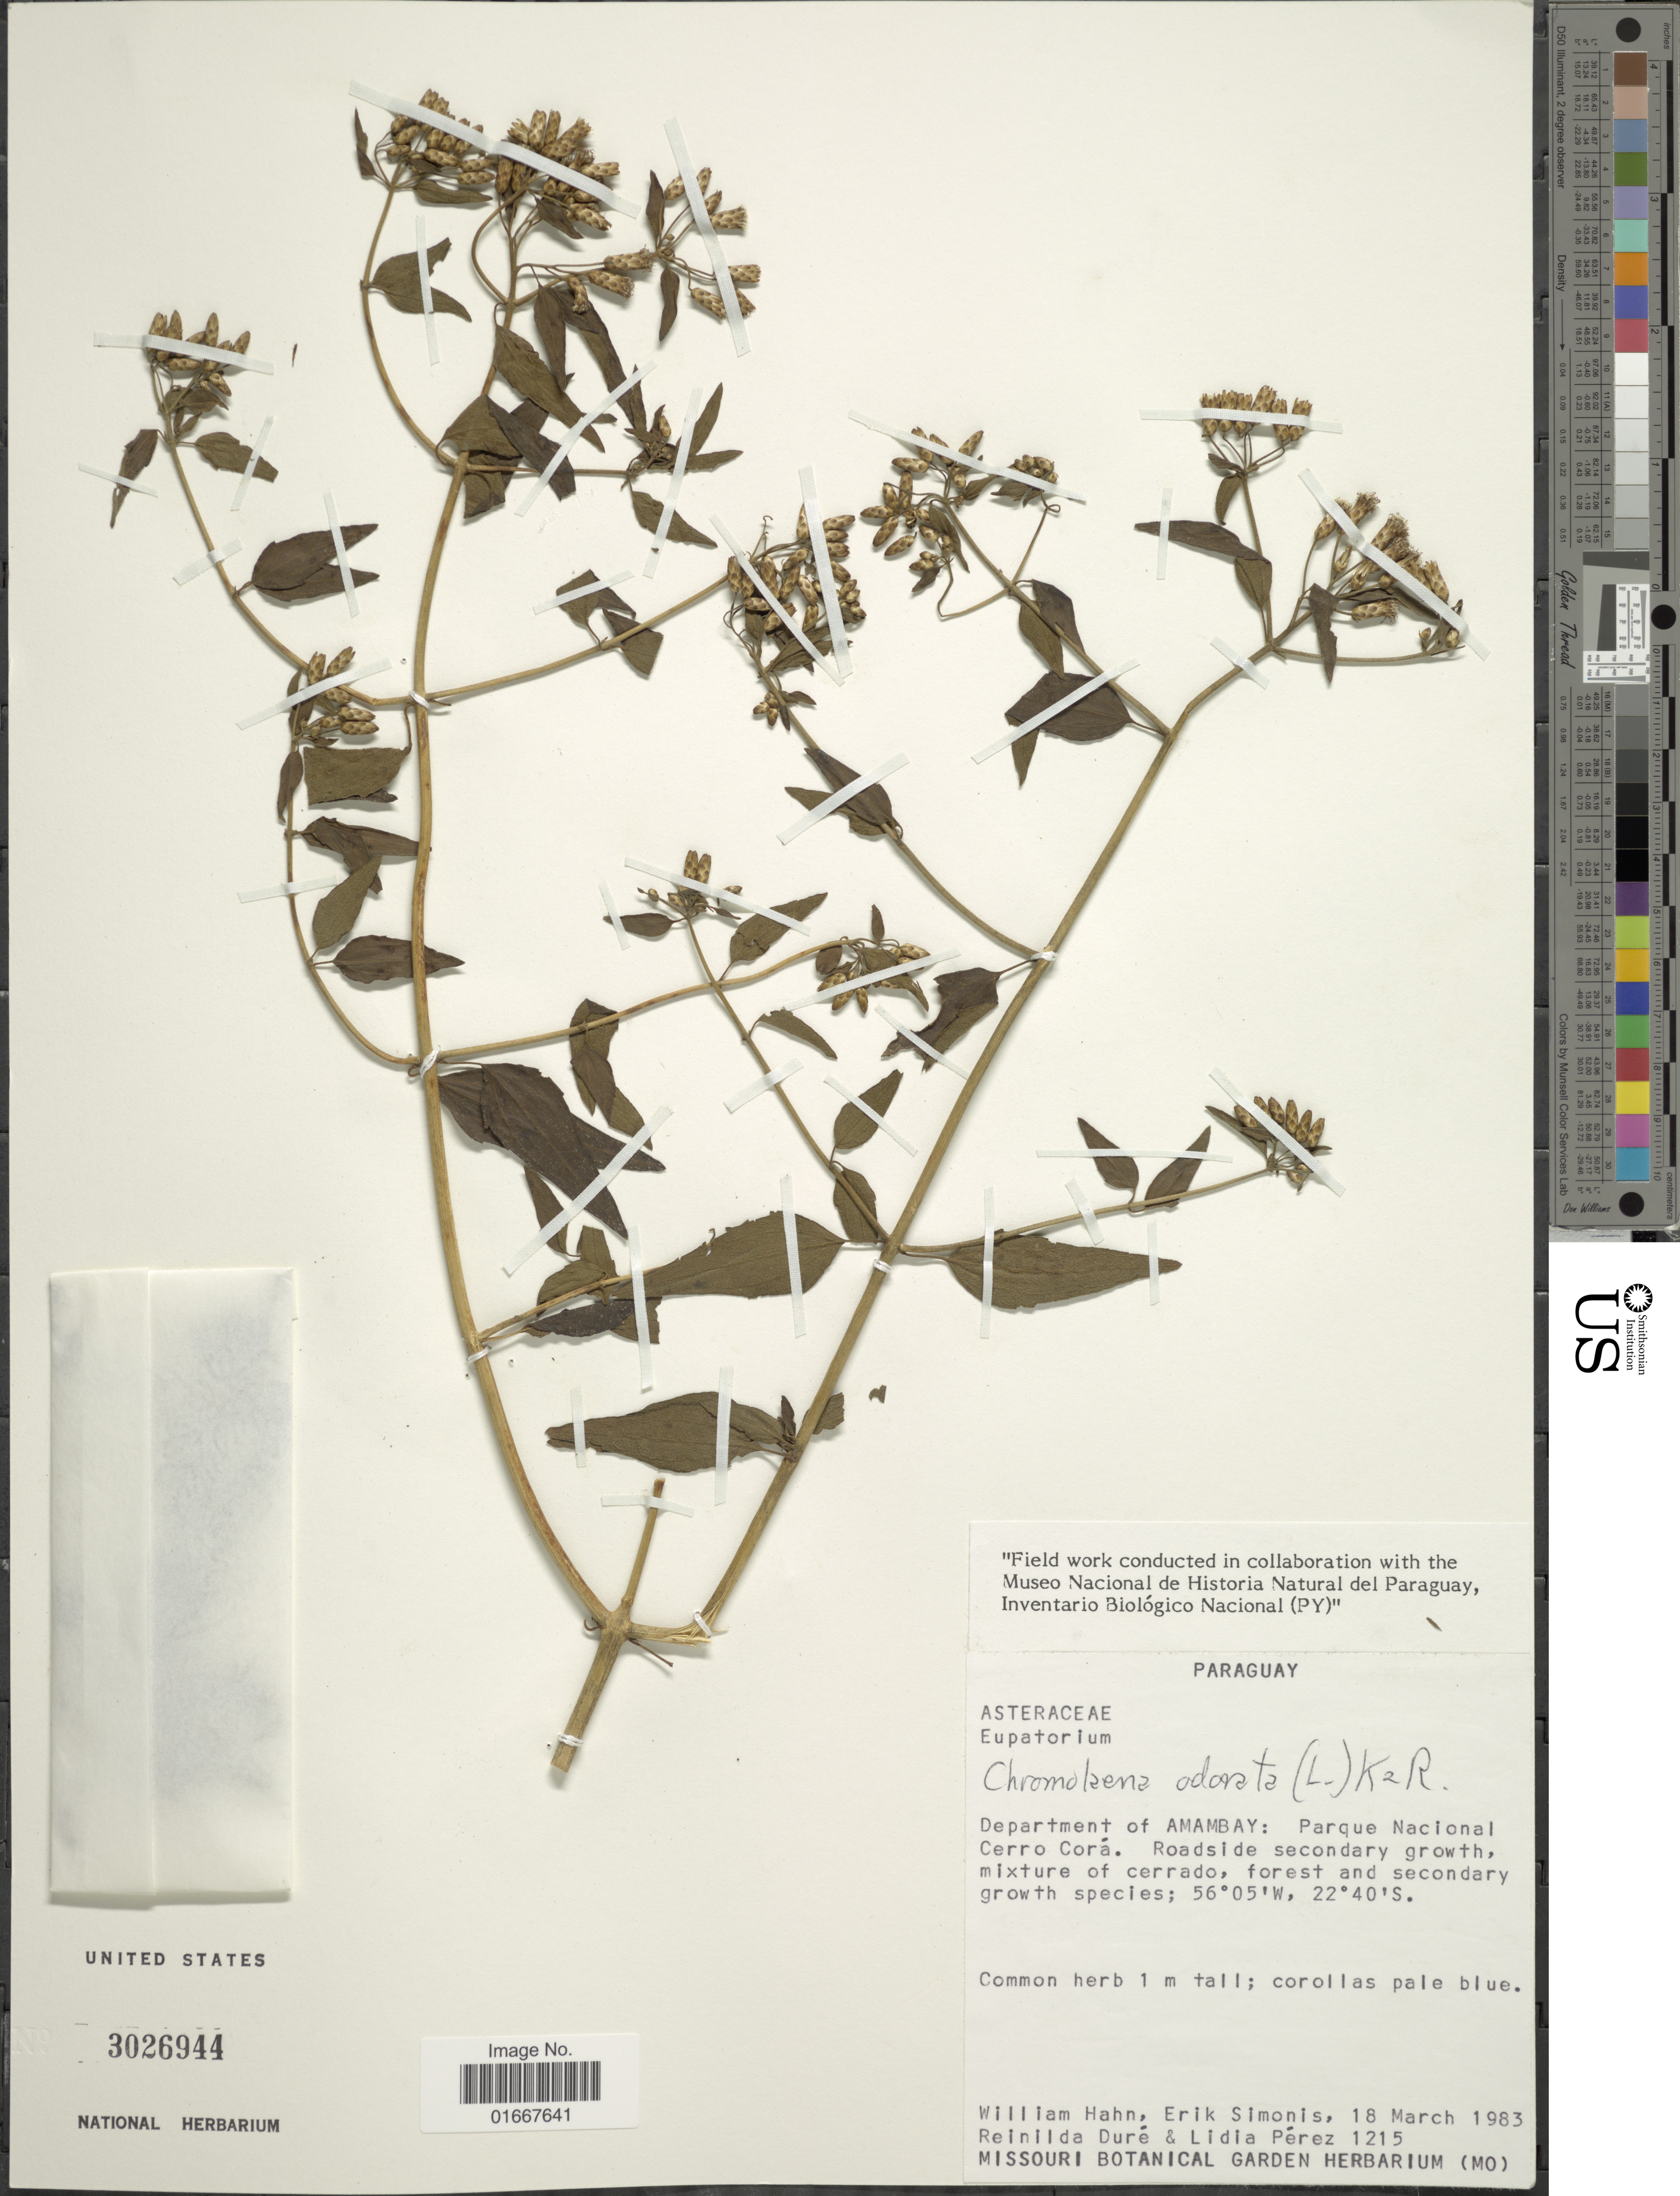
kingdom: Plantae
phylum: Tracheophyta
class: Magnoliopsida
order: Asterales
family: Asteraceae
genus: Chromolaena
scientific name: Chromolaena odorata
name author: (L.) R.M. King & H. Rob.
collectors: W. Hahn, E. Simonis, R. Duré & L. Pérez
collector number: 1215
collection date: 1983-03-18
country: Paraguay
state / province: Amambay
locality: Parque Nacional Cerro Corá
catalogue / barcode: US 3026944